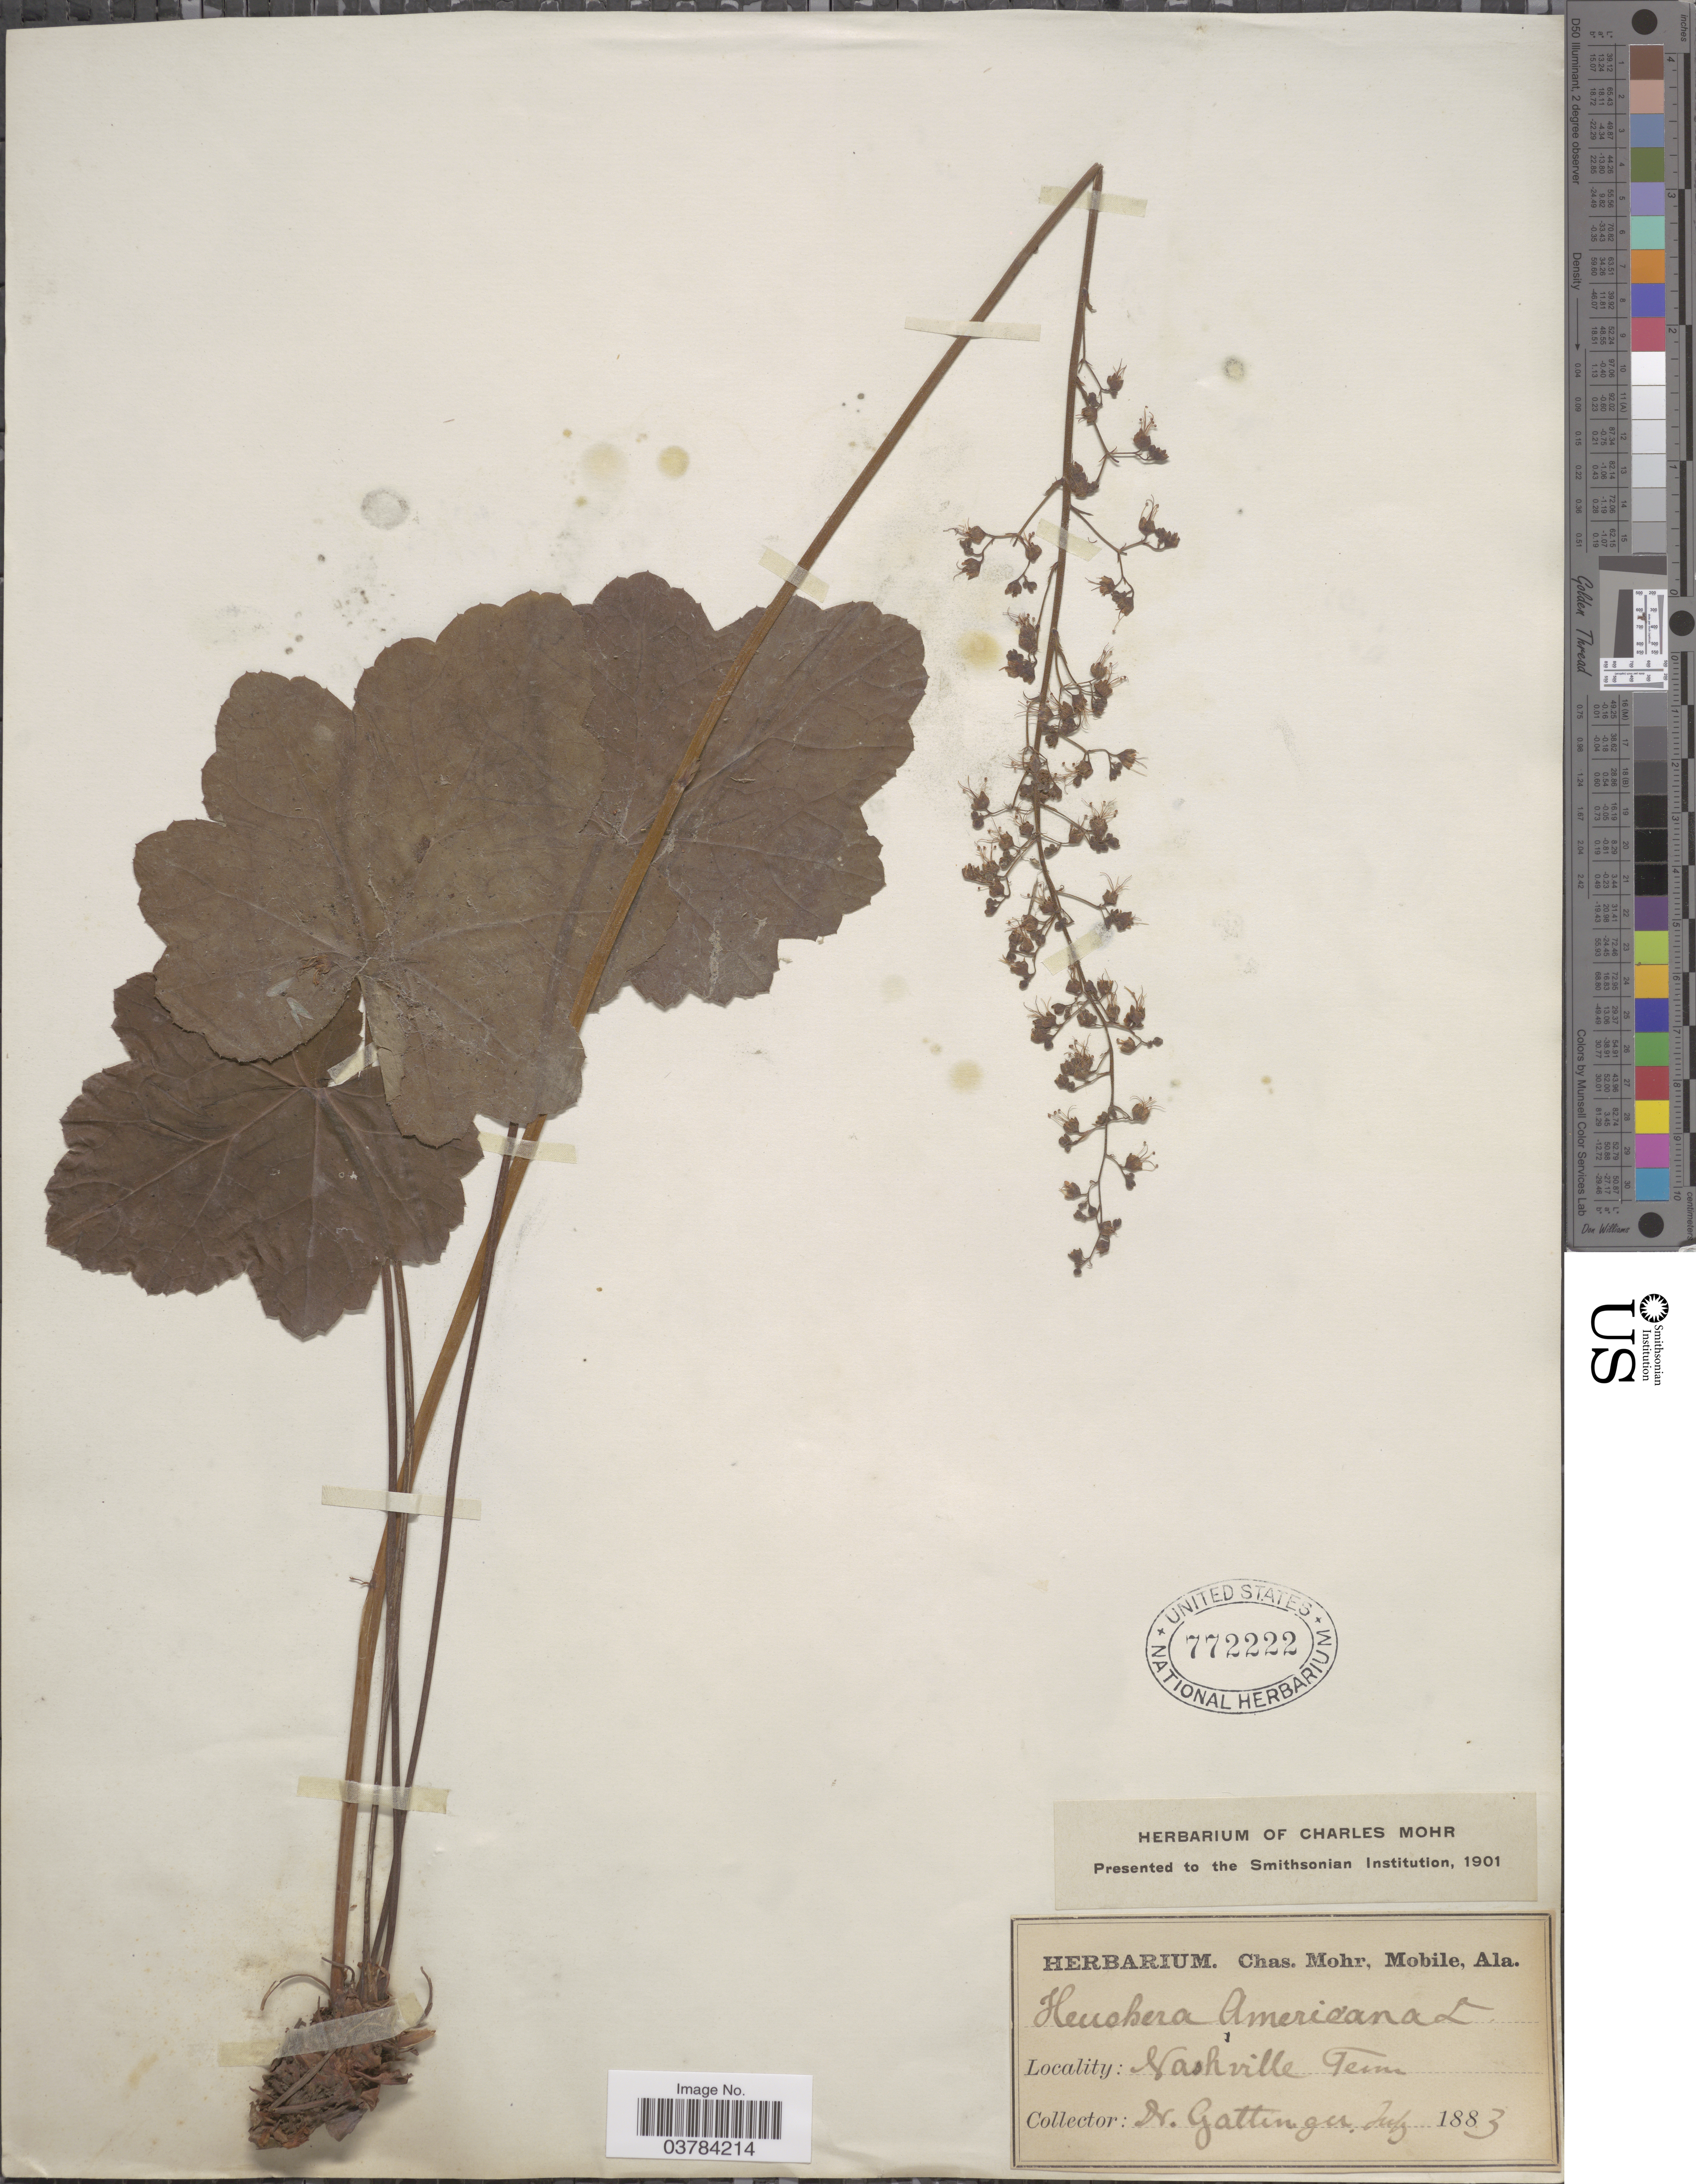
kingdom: Plantae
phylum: Tracheophyta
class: Magnoliopsida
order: Saxifragales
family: Saxifragaceae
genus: Heuchera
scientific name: Heuchera americana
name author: L.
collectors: Gattinger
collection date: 1883-07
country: United States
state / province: Tennessee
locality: Nashville.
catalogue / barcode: US 772222